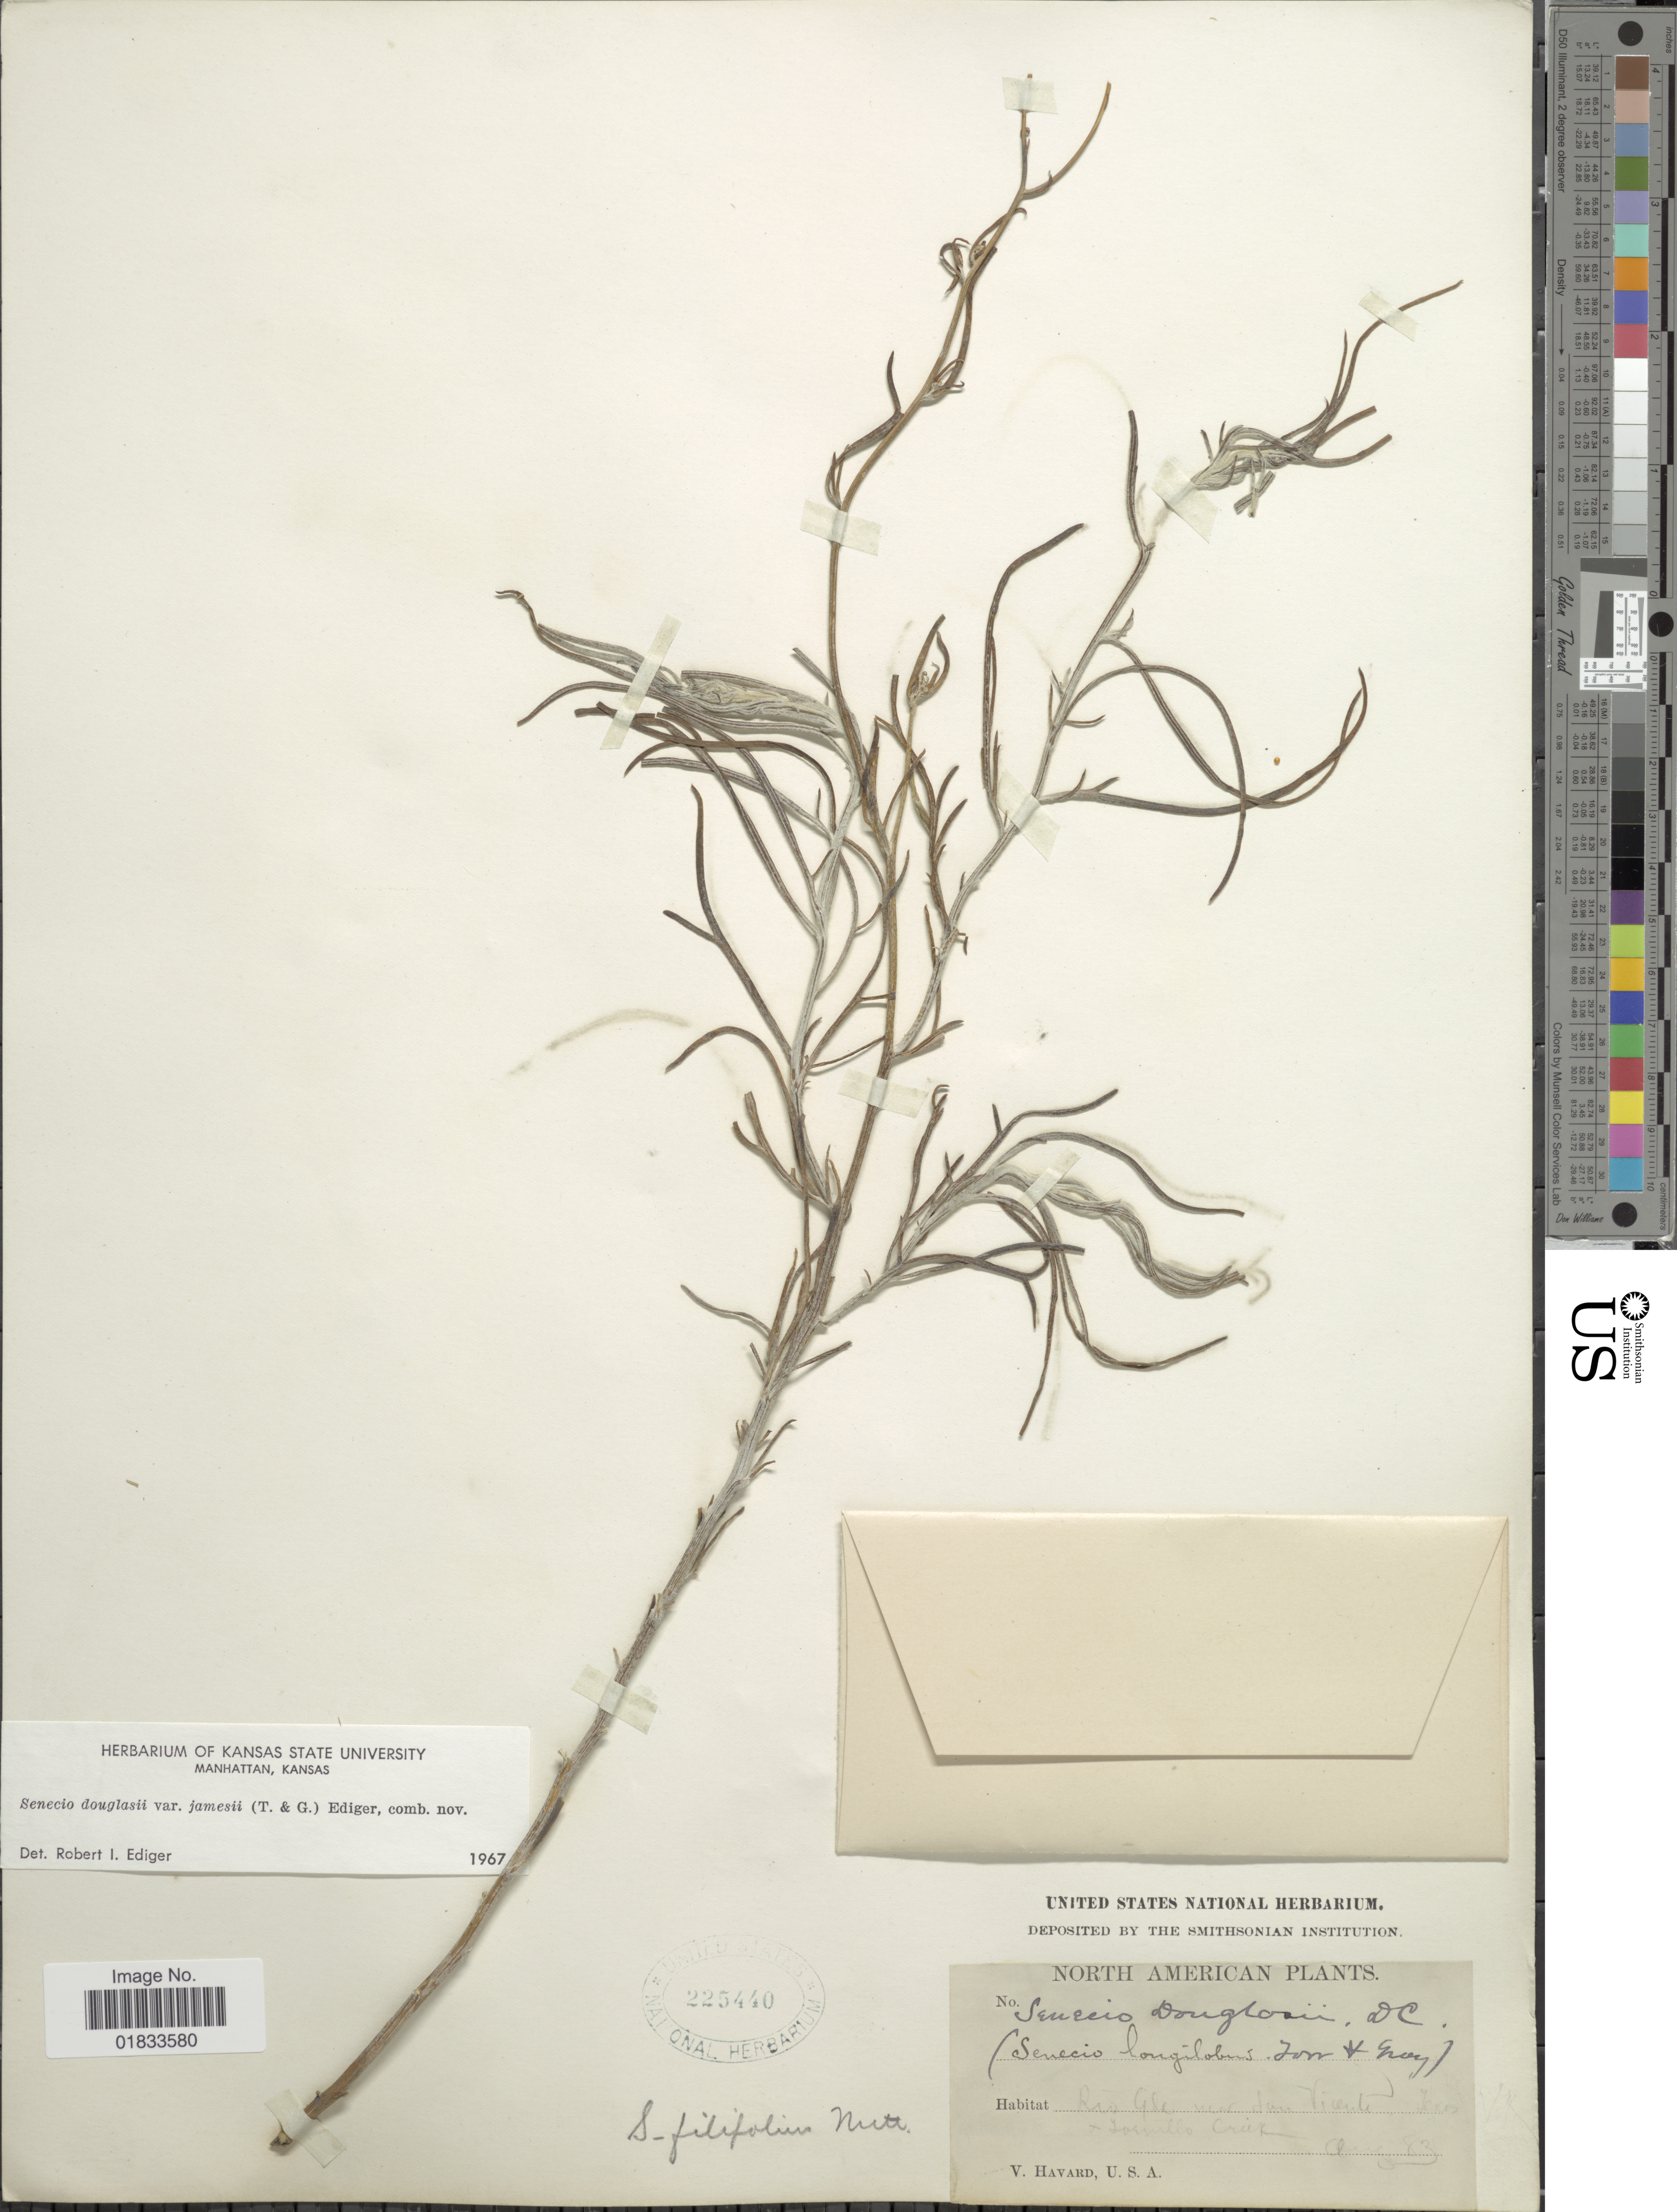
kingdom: Plantae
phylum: Tracheophyta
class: Magnoliopsida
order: Asterales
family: Asteraceae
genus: Senecio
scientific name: Senecio flaccidus var. flaccidus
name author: Less.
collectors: V. Havard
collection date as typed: Transcribed d/m/y: /8/83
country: United States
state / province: Texas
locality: North American, Rio Gde near San Vicente, Tornillo Creek.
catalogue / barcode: US 225440